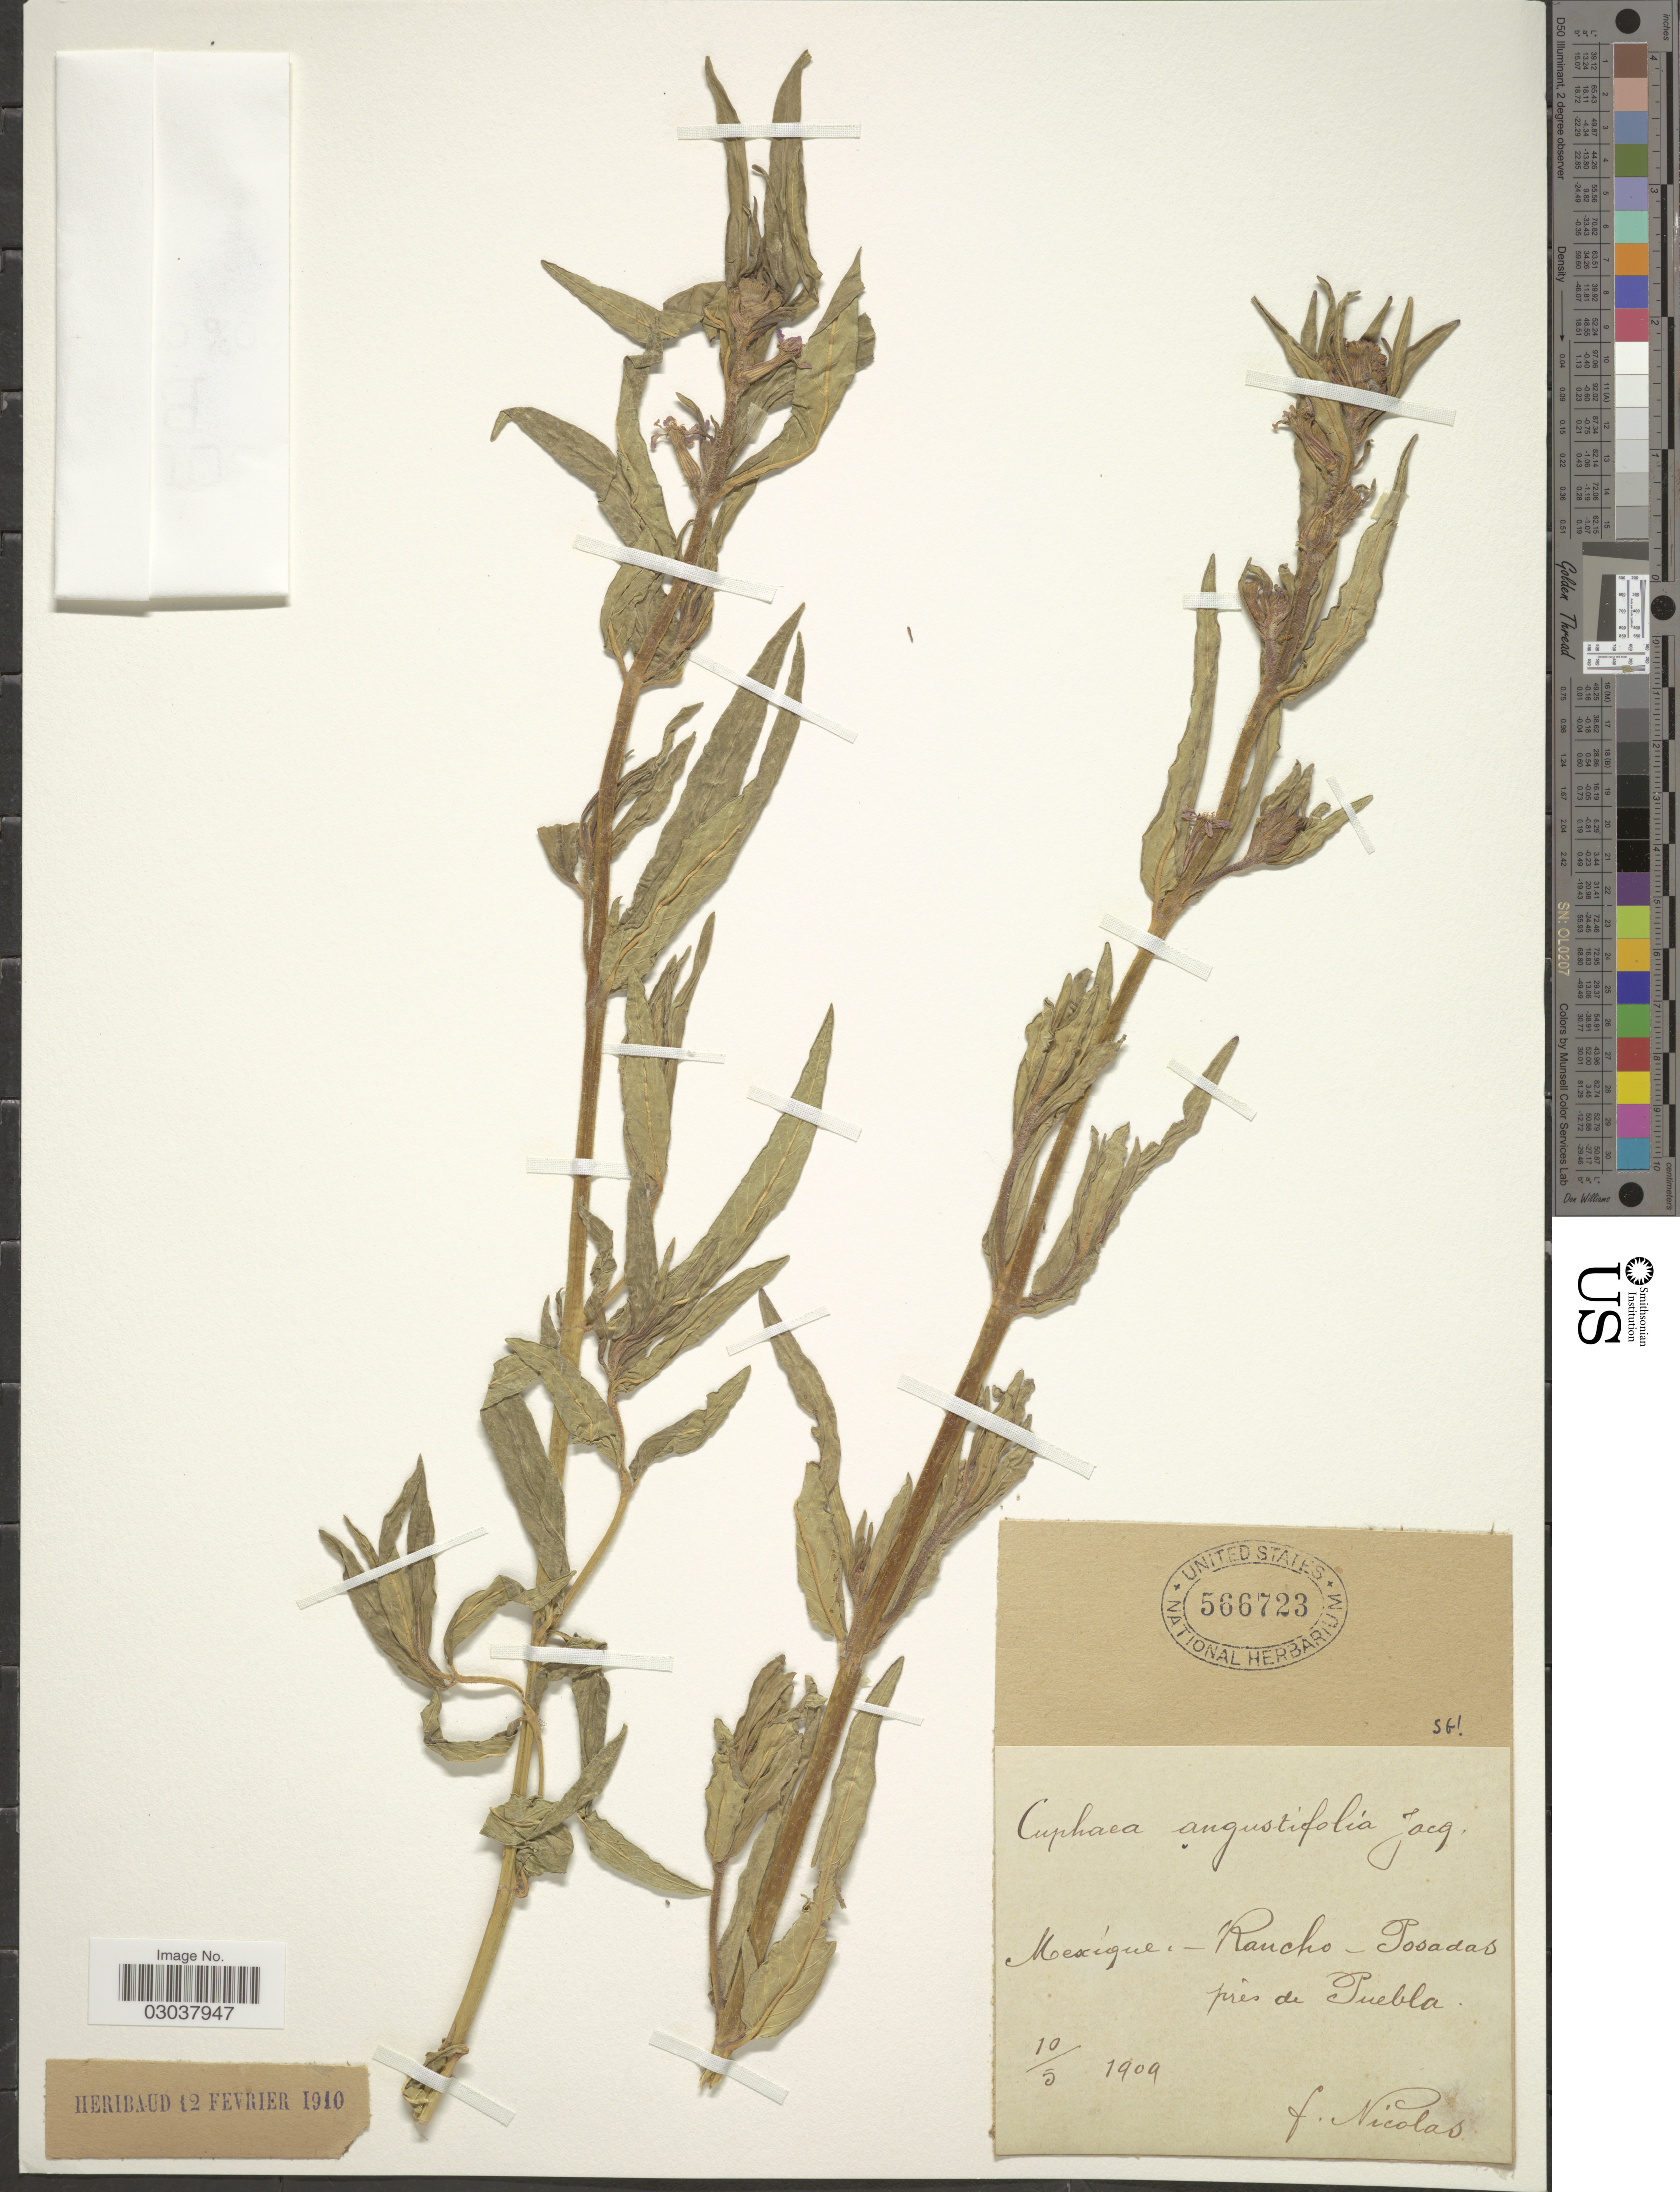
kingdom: Plantae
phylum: Tracheophyta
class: Magnoliopsida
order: Myrtales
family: Lythraceae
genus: Cuphea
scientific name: Cuphea angustifolia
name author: Jacq. ex Koehne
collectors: F. Nicolas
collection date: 1909-05-10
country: Mexico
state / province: Puebla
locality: Rancho - Posadas près de Puebla.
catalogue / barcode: US 566723